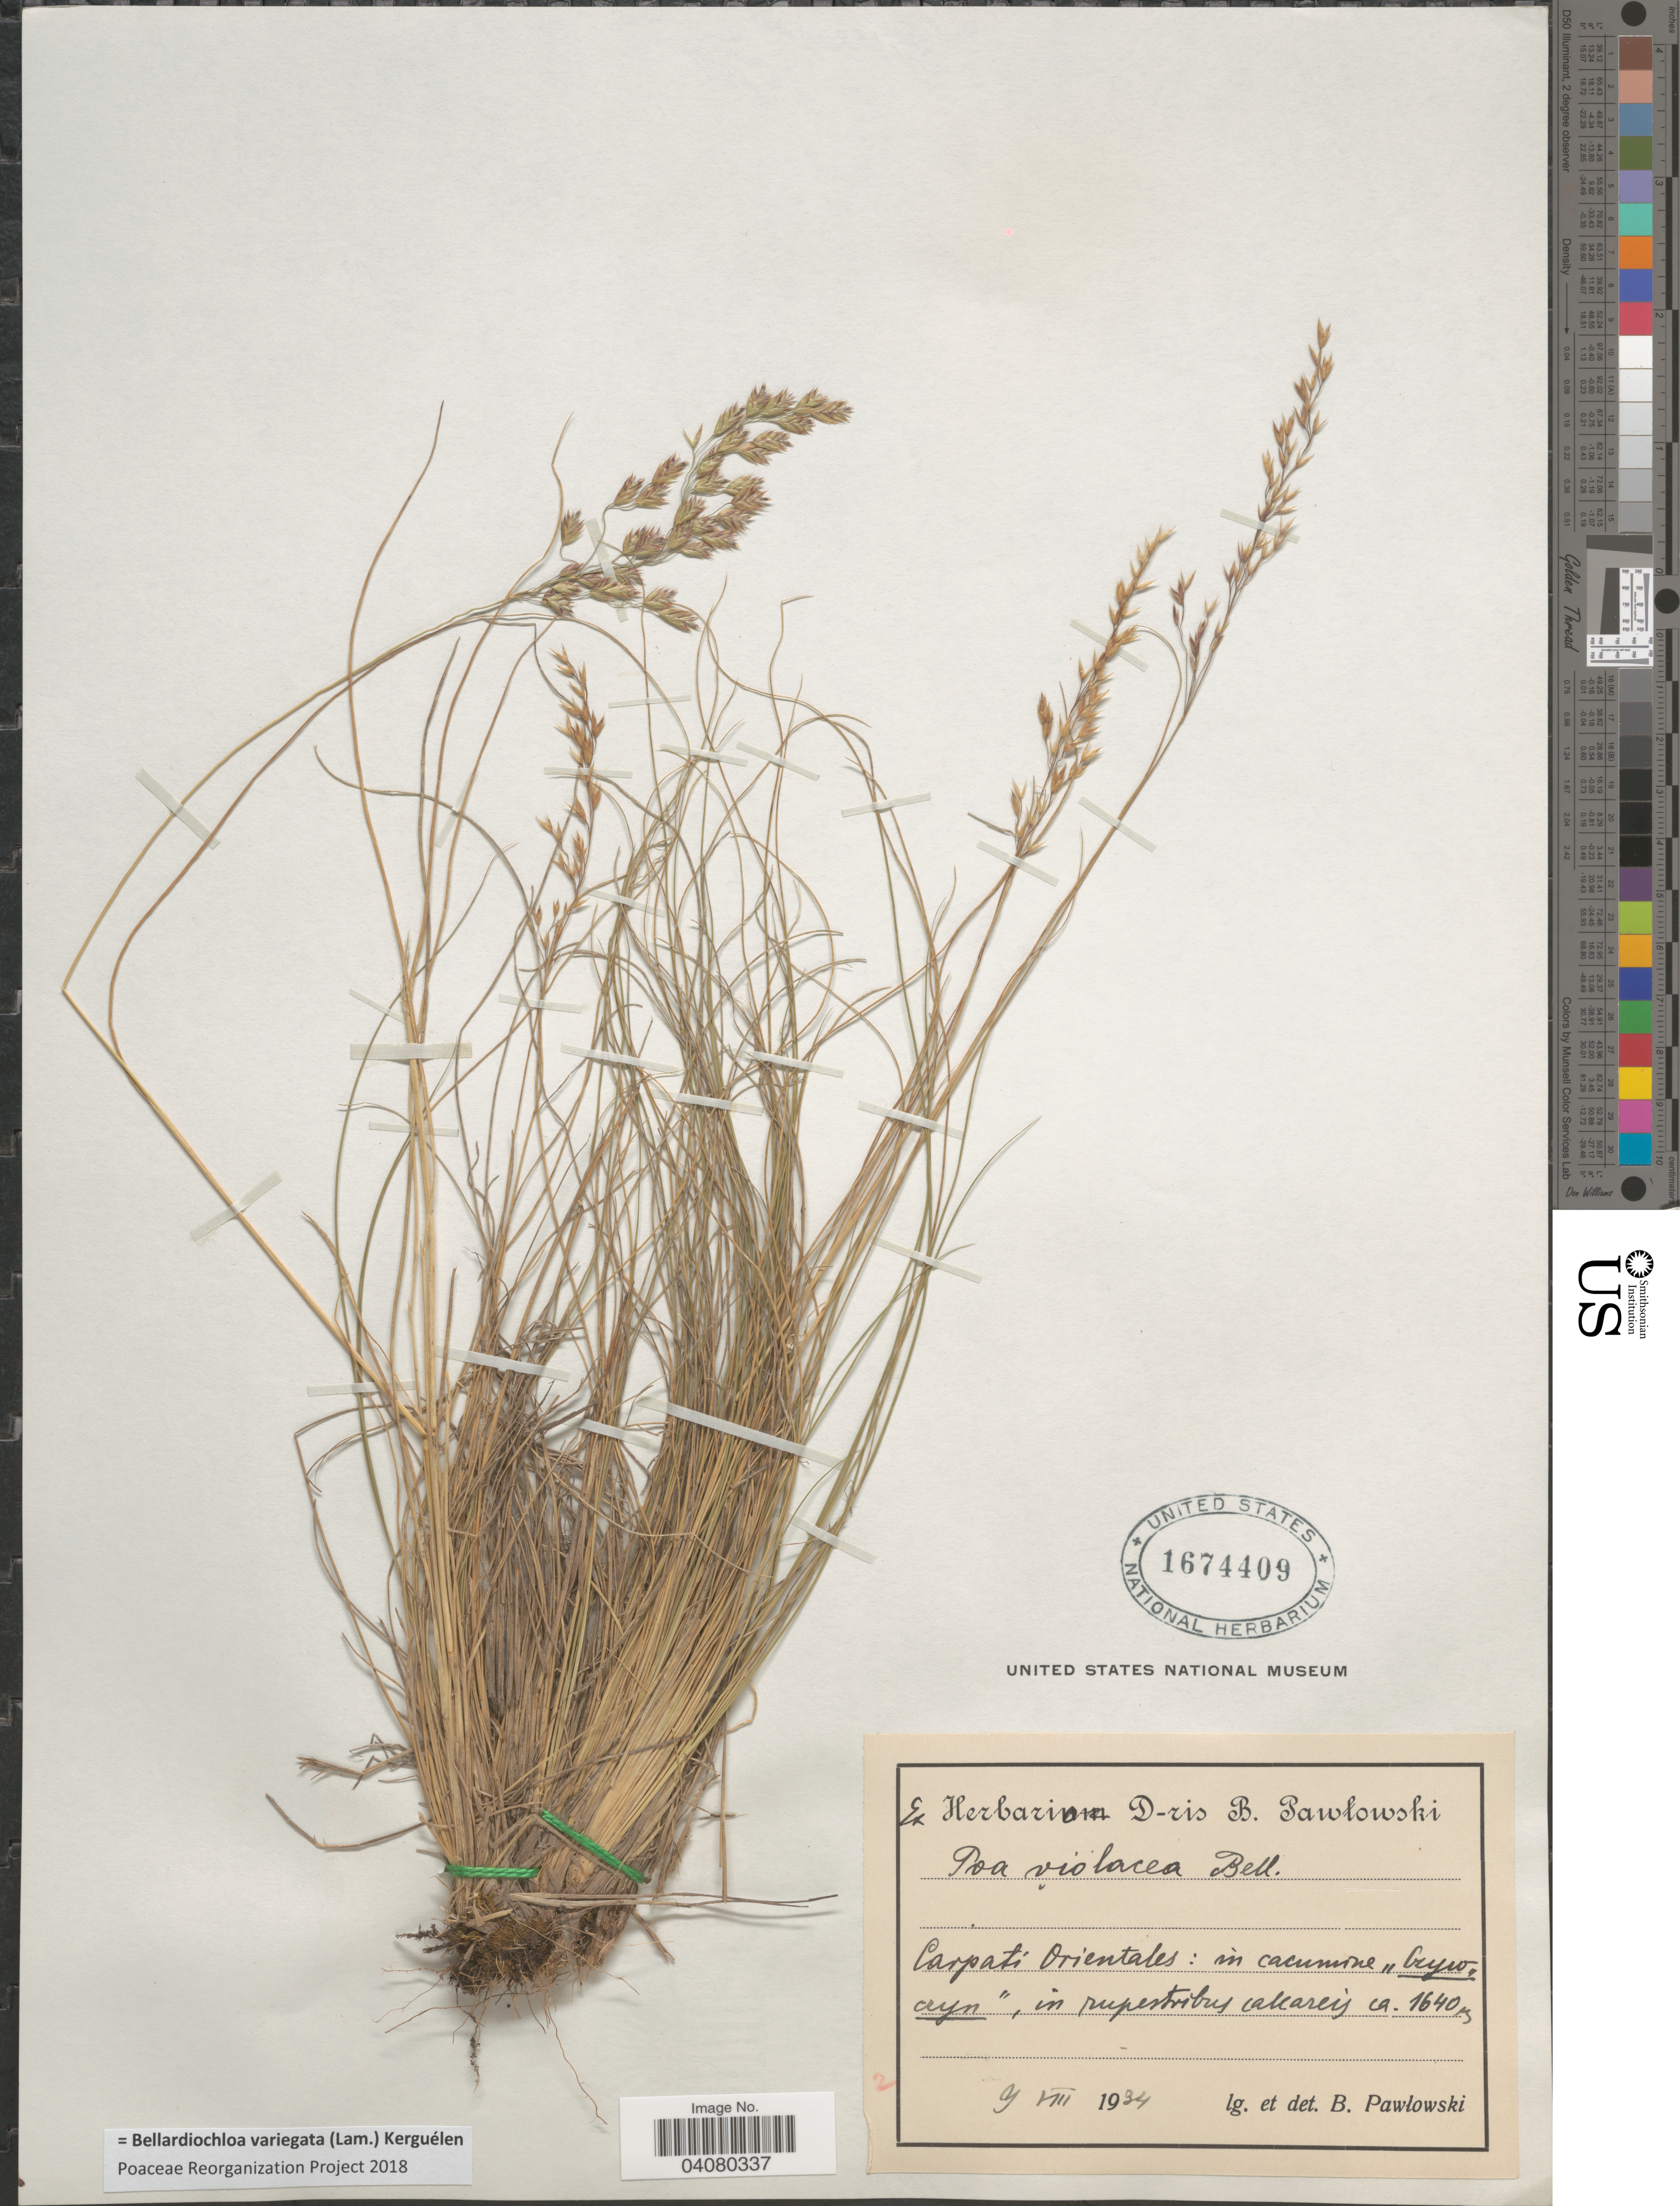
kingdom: Plantae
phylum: Tracheophyta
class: Liliopsida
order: Poales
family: Poaceae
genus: Bellardiochloa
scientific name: Bellardiochloa variegata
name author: (Lam.) Kerguélen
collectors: B. Pawlowski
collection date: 1934-08-09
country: Ukraine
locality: Carpati Orientales: in cacumine "Czywczyn", in rupestribus calcareis.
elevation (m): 1640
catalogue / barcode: US 1674409